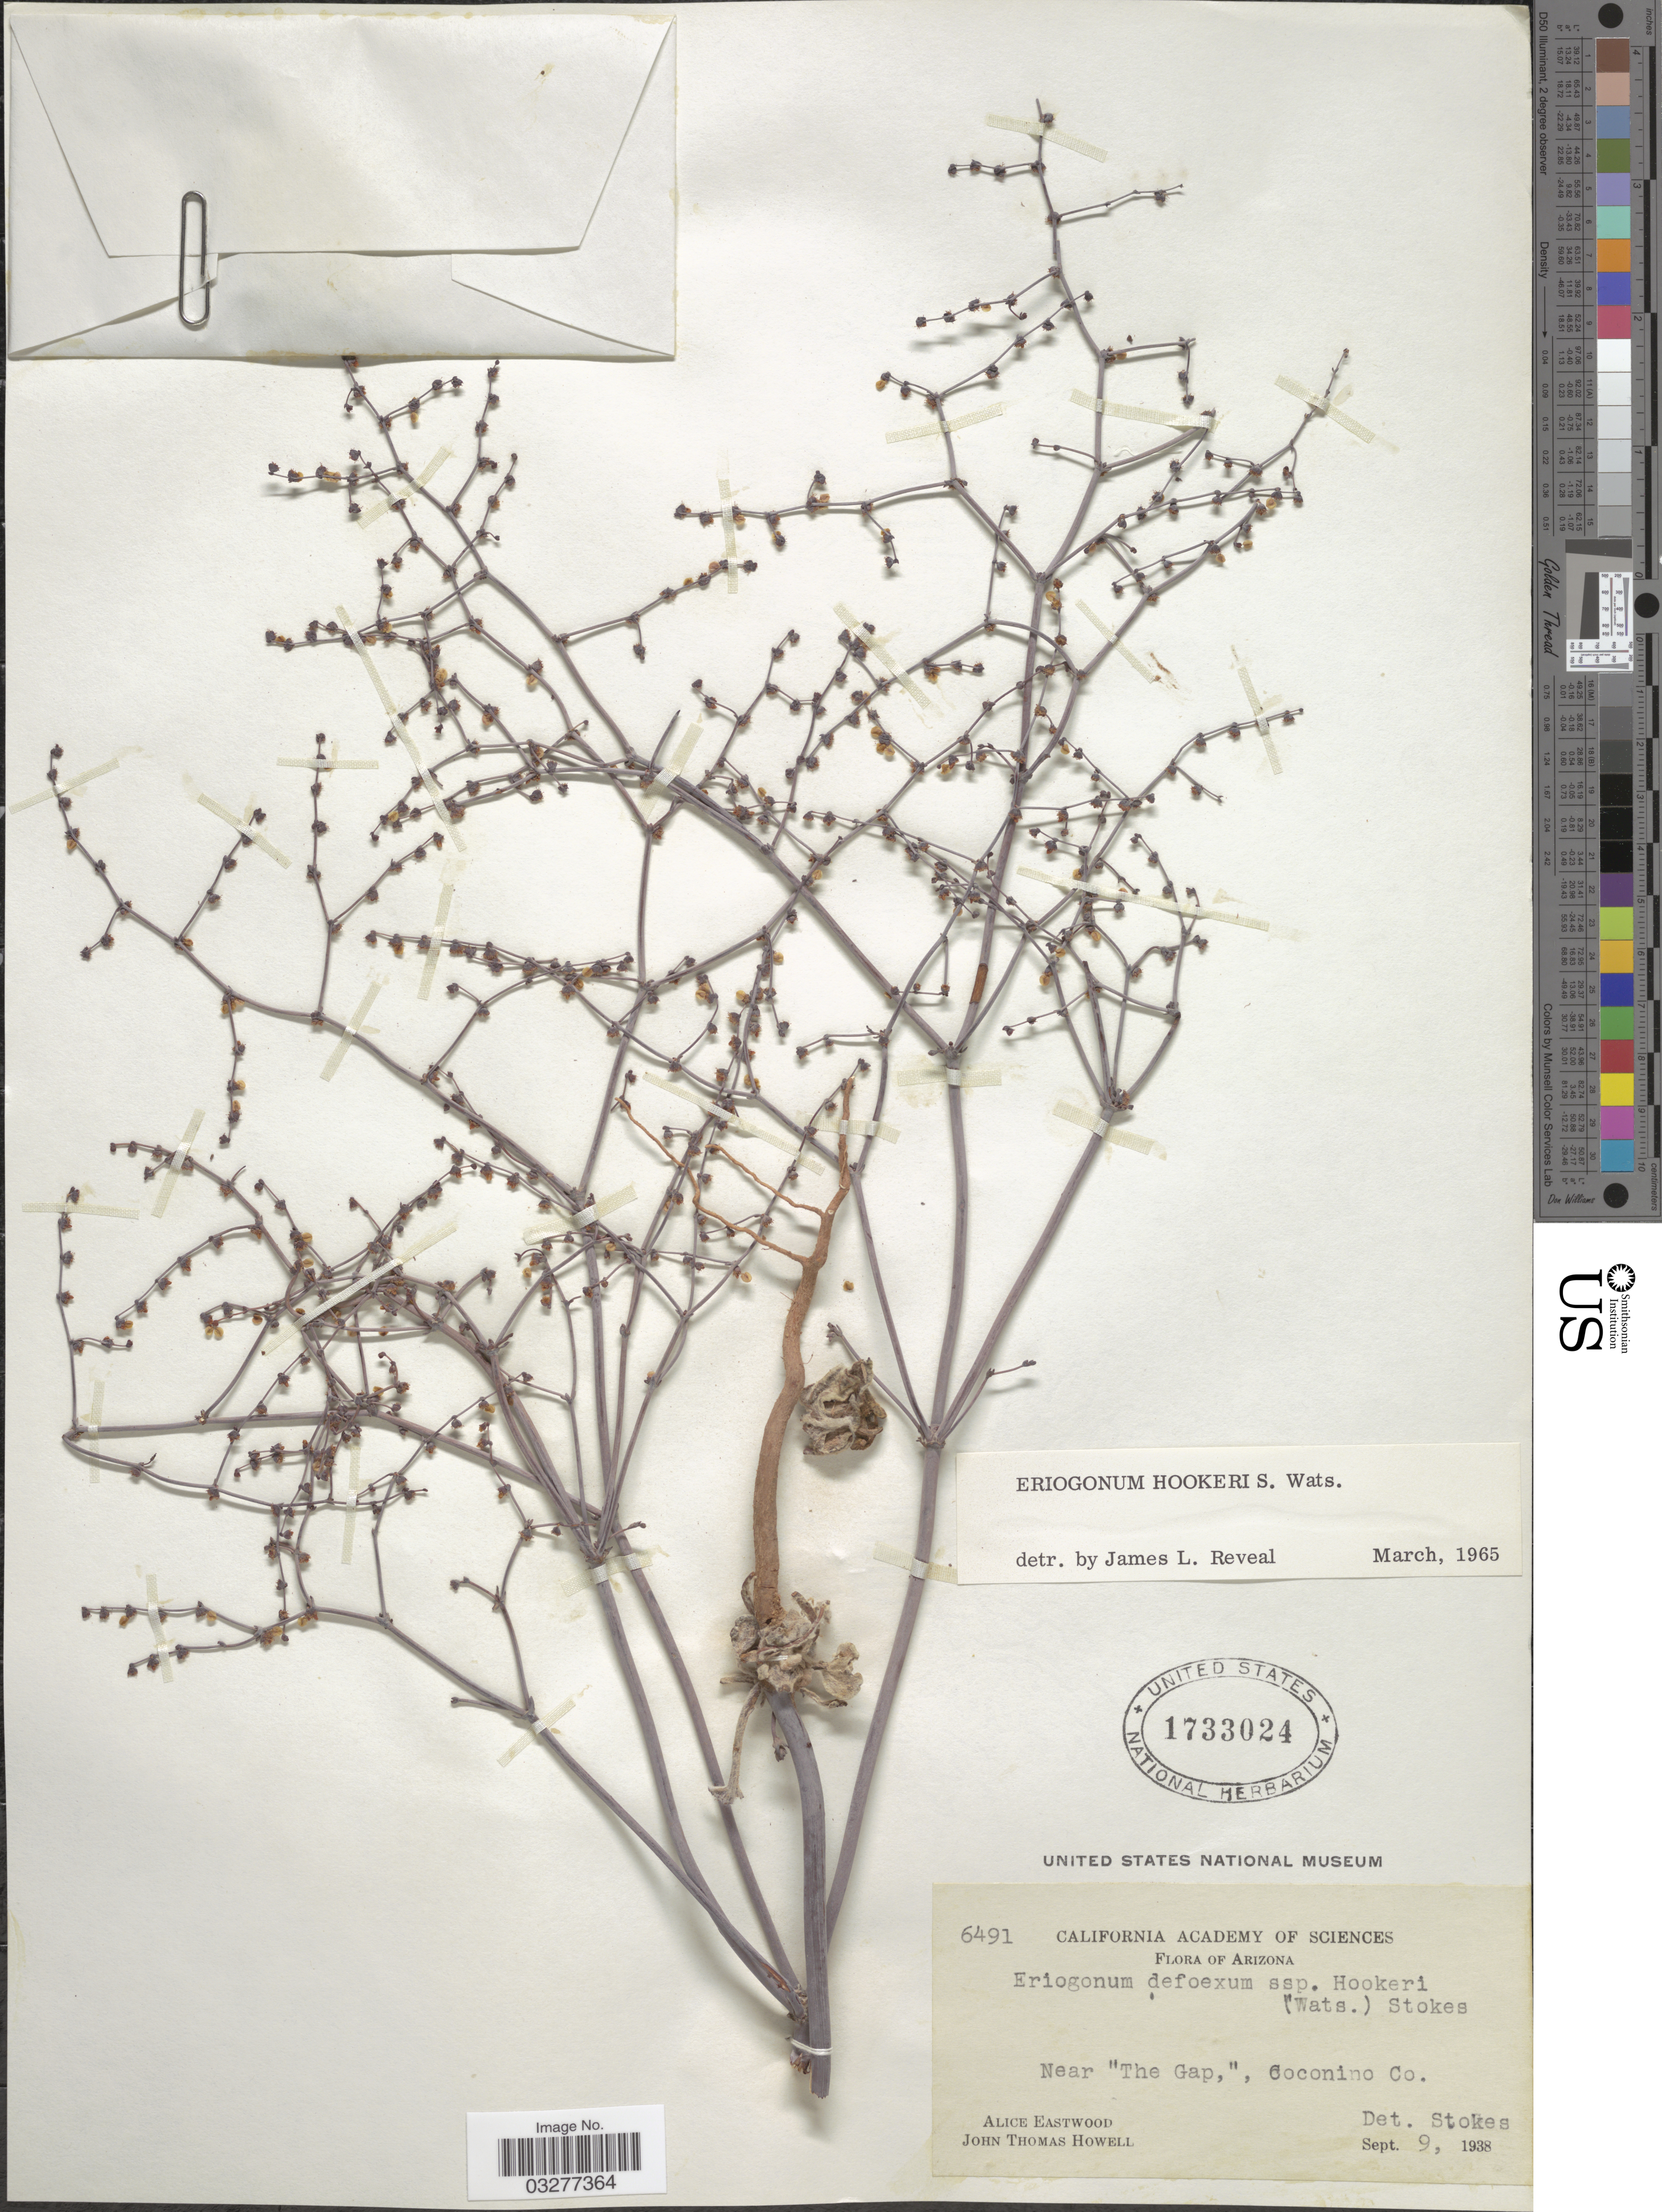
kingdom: Plantae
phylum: Tracheophyta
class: Magnoliopsida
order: Caryophyllales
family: Polygonaceae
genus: Eriogonum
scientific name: Eriogonum hookeri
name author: S. Watson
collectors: A. Eastwood & J. T. Howell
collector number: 6491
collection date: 1938-09-09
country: United States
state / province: Arizona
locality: Near "The Gap", Coconino Co.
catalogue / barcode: US 1733024